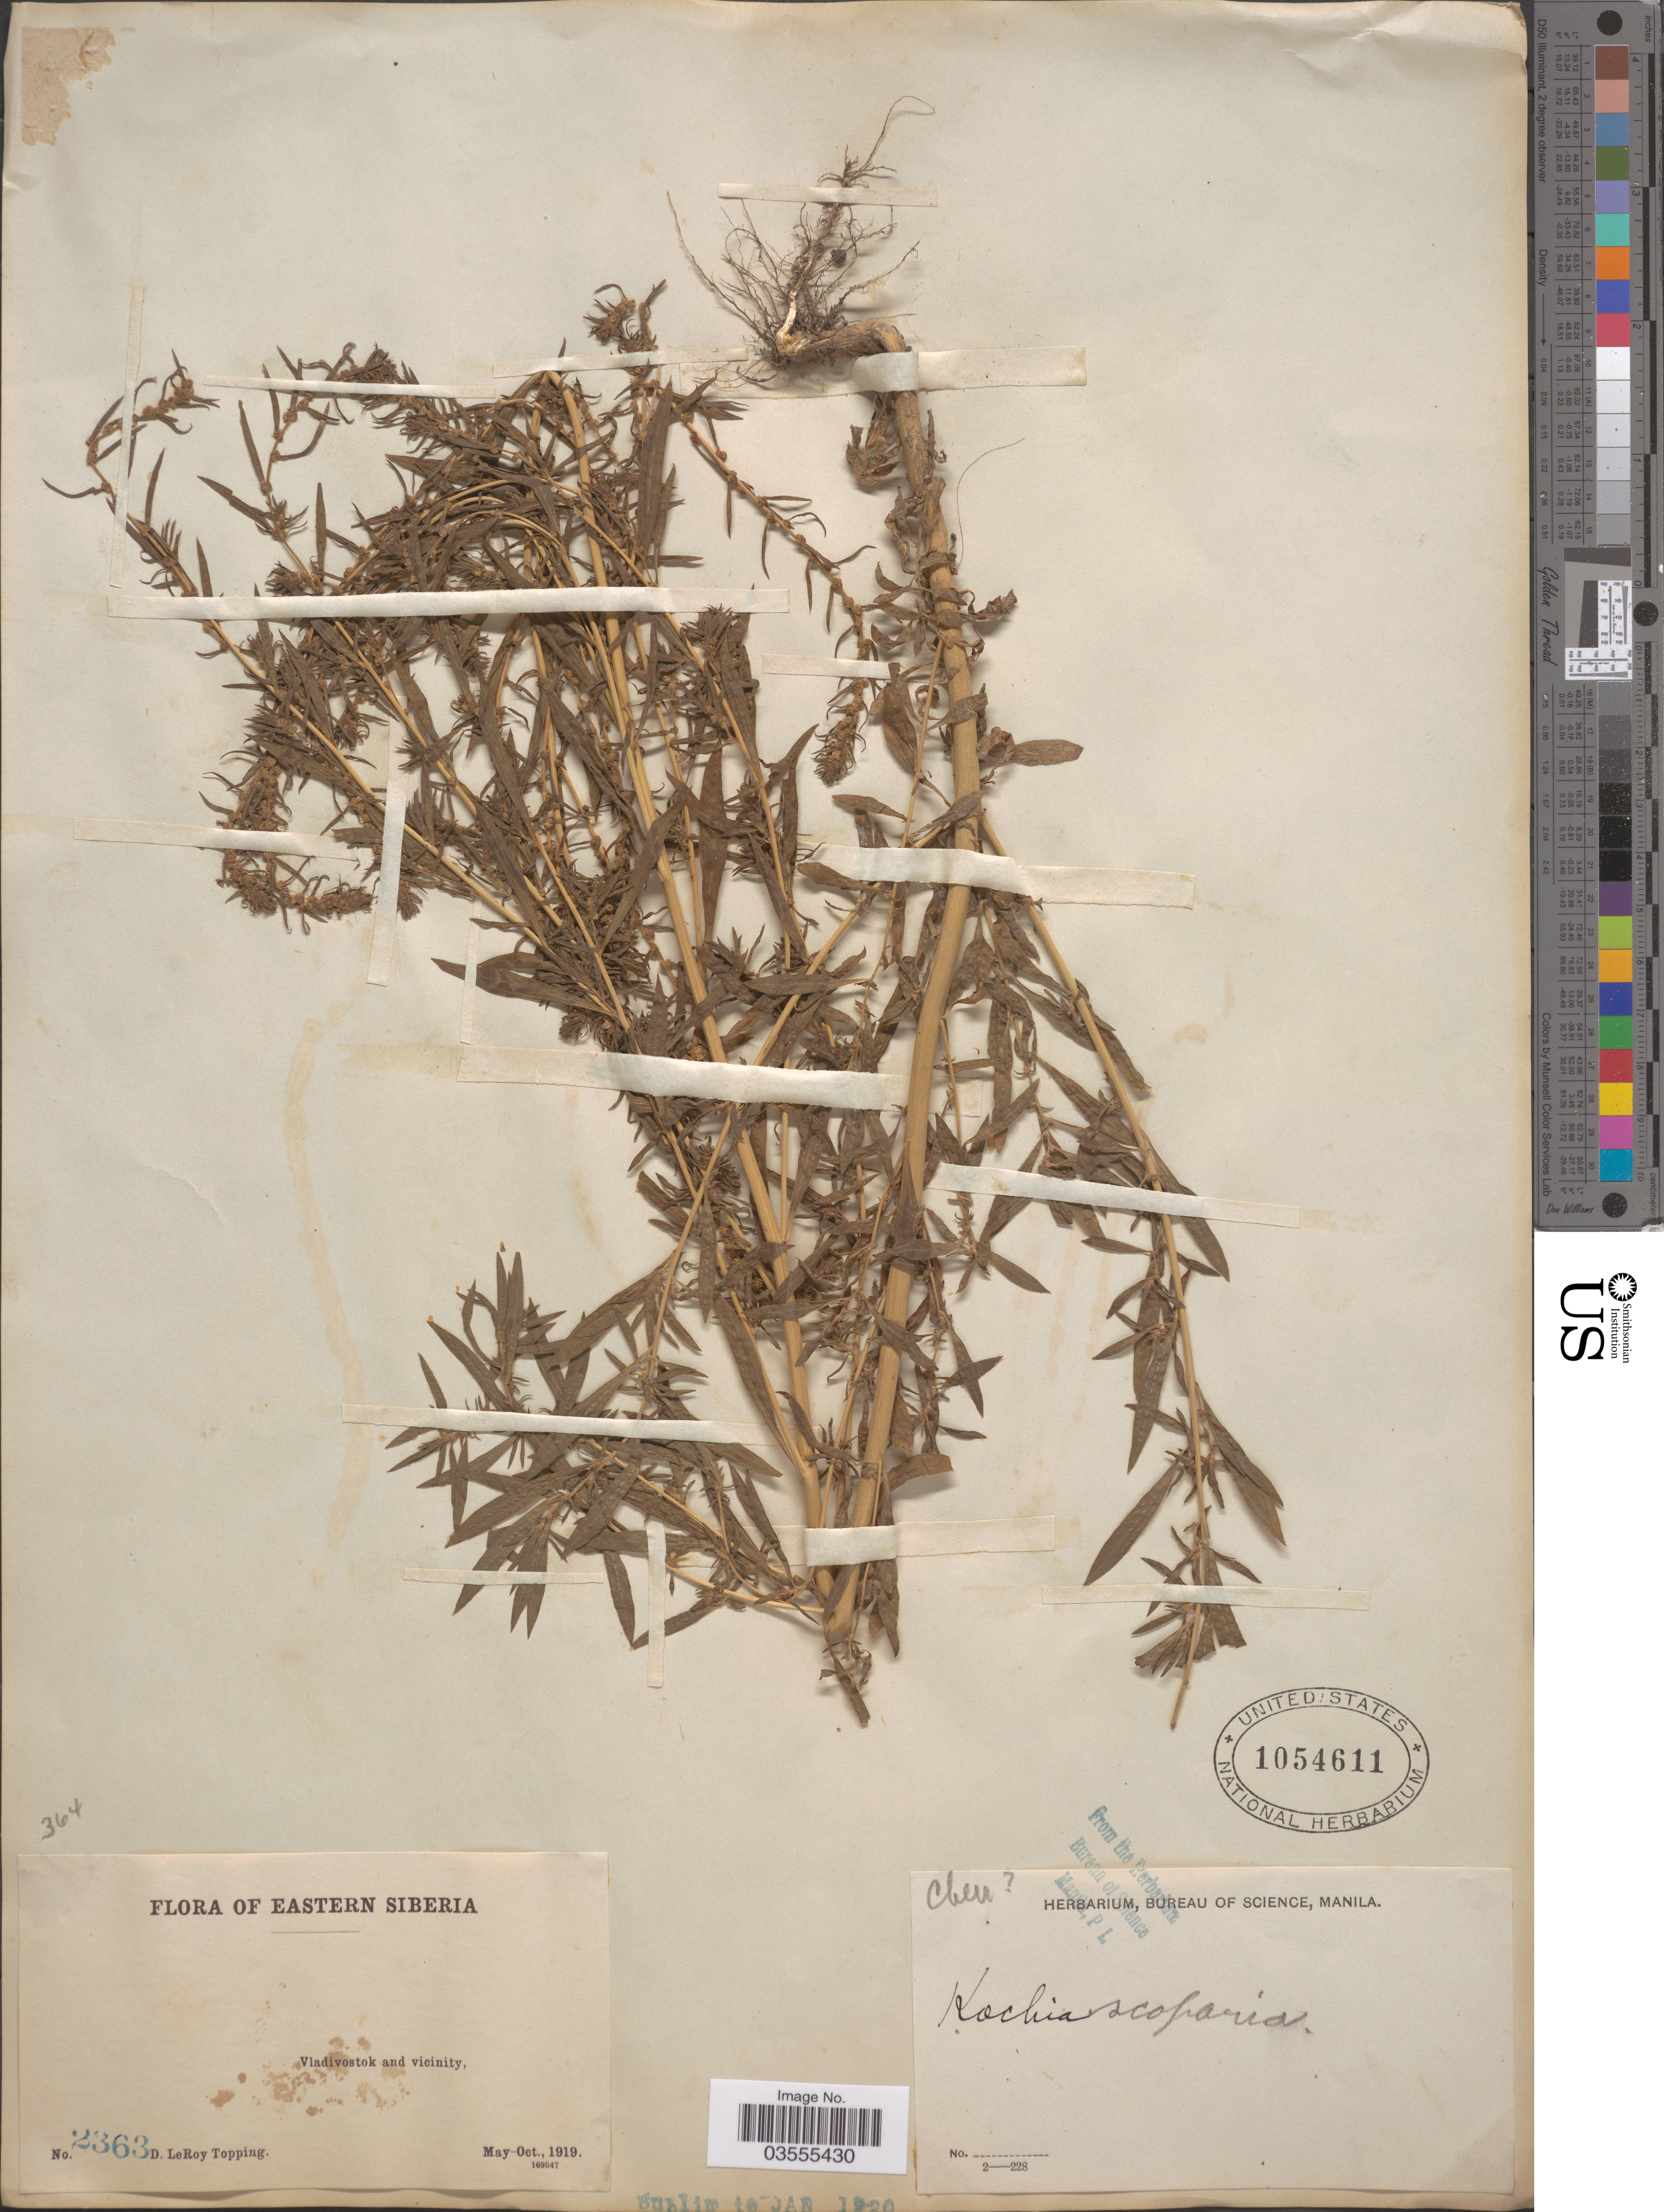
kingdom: Plantae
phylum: Tracheophyta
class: Magnoliopsida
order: Caryophyllales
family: Amaranthaceae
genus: Bassia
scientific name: Bassia scoparia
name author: (L.) Voss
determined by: U.S. National Herbarium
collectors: D. L. Topping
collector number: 2363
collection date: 1919-05/1919-10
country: Russian Federation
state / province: Primorsky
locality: Eastern Siberia. Vladivostok and vicinity.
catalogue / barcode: US 1054611